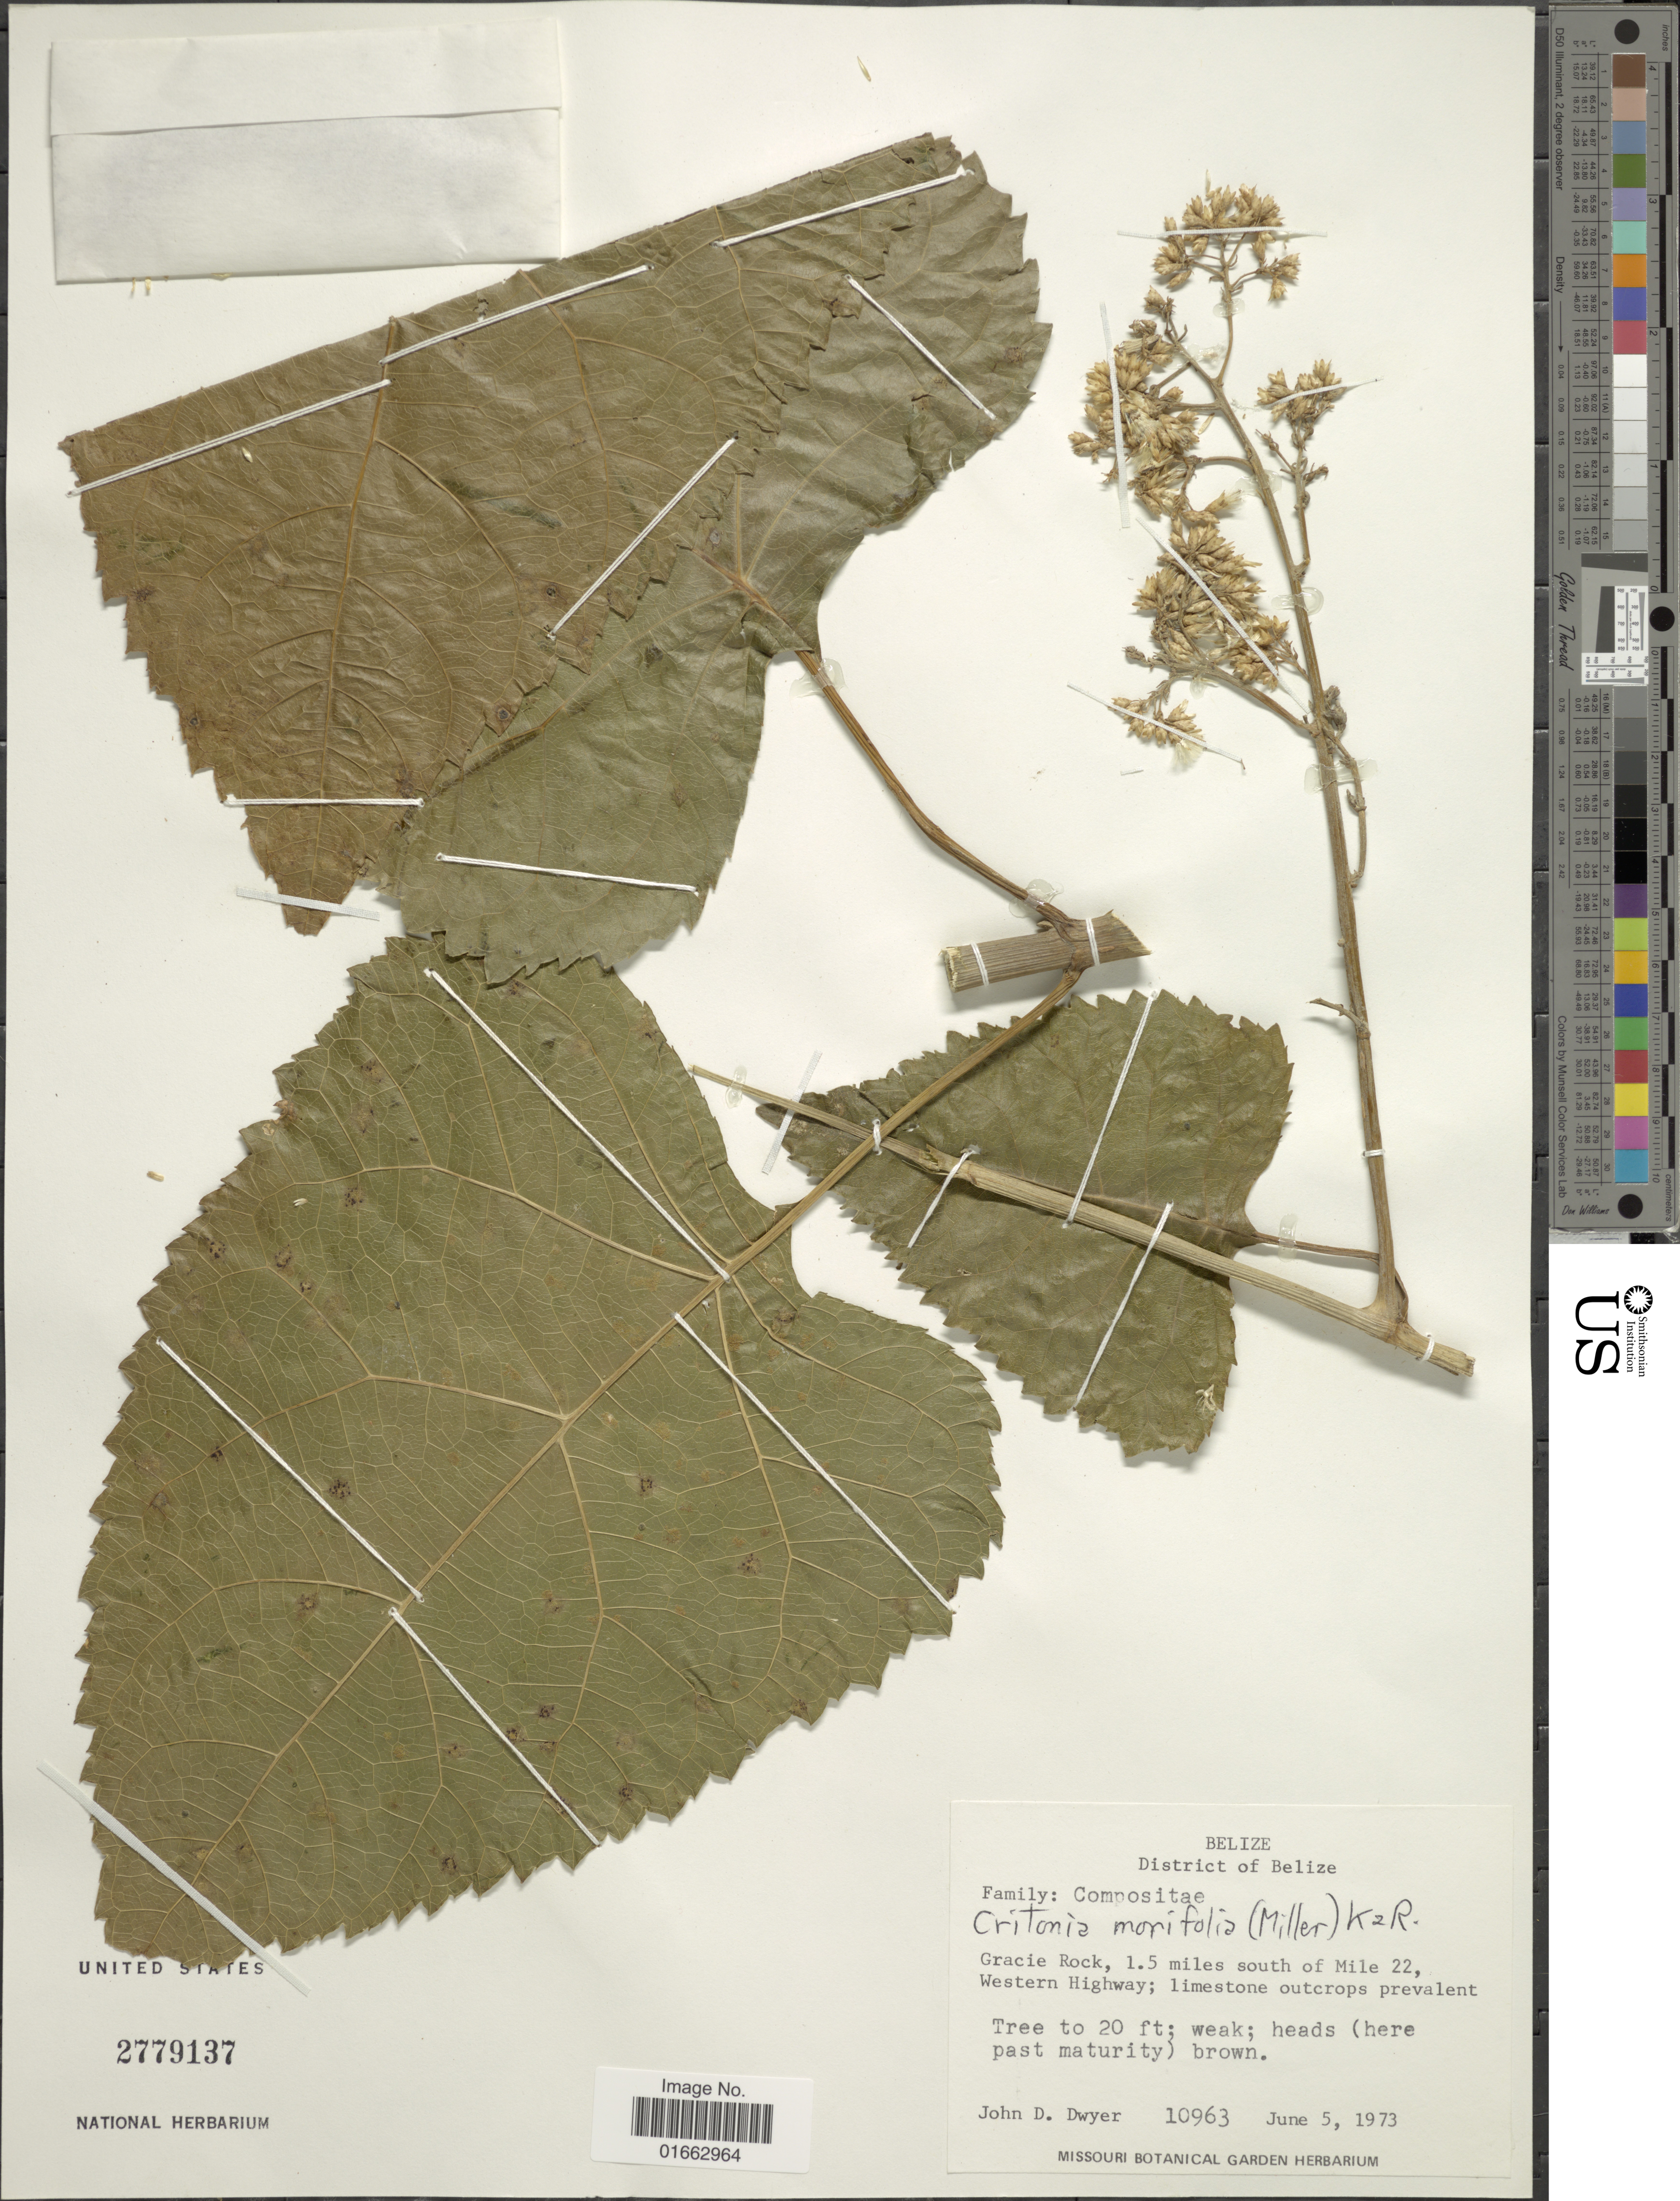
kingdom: Plantae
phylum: Tracheophyta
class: Magnoliopsida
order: Asterales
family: Asteraceae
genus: Critonia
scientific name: Critonia morifolia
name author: (Mill.) R.M. King & H. Rob.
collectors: J. D. Dwyer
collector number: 10963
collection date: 1973-06-05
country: Belize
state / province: Belize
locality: District of Belize, Gracie Rock, 1.5 miles south of Mile 22, Western Highway; limestone outcrops prevalent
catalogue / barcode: US 2779137